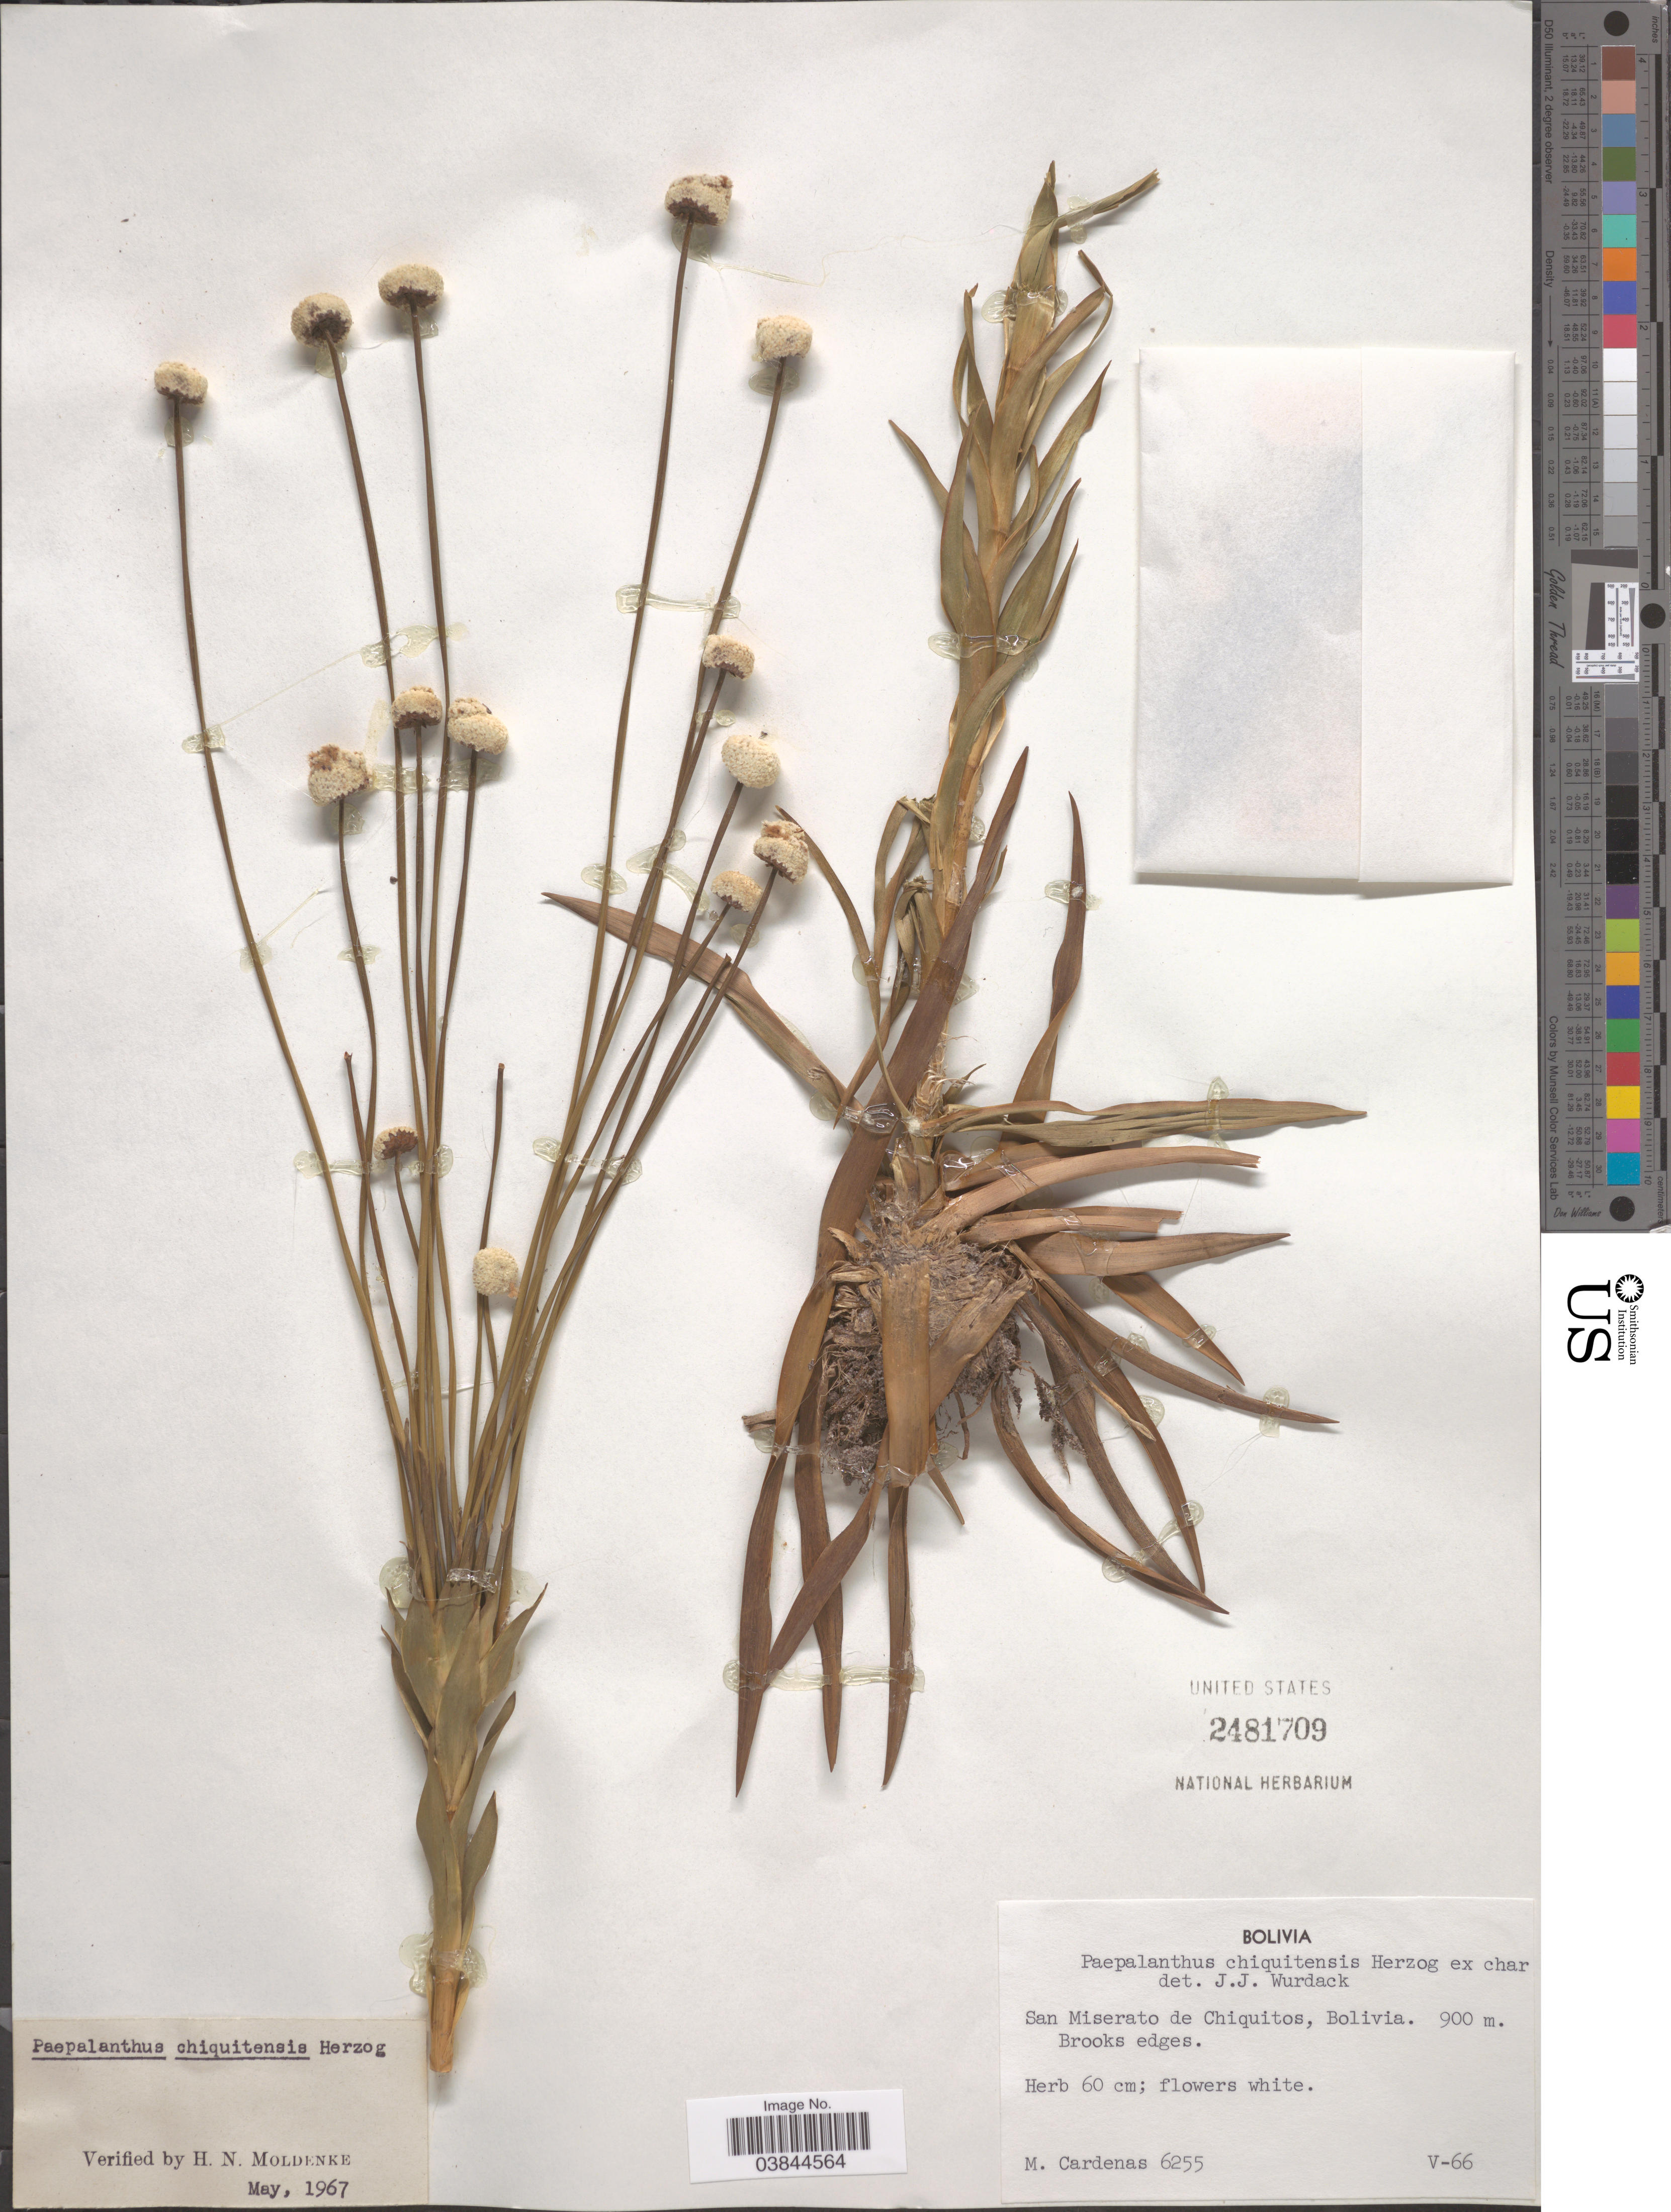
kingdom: Plantae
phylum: Tracheophyta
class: Liliopsida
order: Poales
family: Eriocaulaceae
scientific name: Coracoralina chiquitensis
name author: (Herzog) Andrino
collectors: M. Cárdenas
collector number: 6255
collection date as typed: Transcribed d/m/y: /5/66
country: Bolivia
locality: San Miserato de Chiquitos.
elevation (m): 900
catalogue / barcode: US 2481709